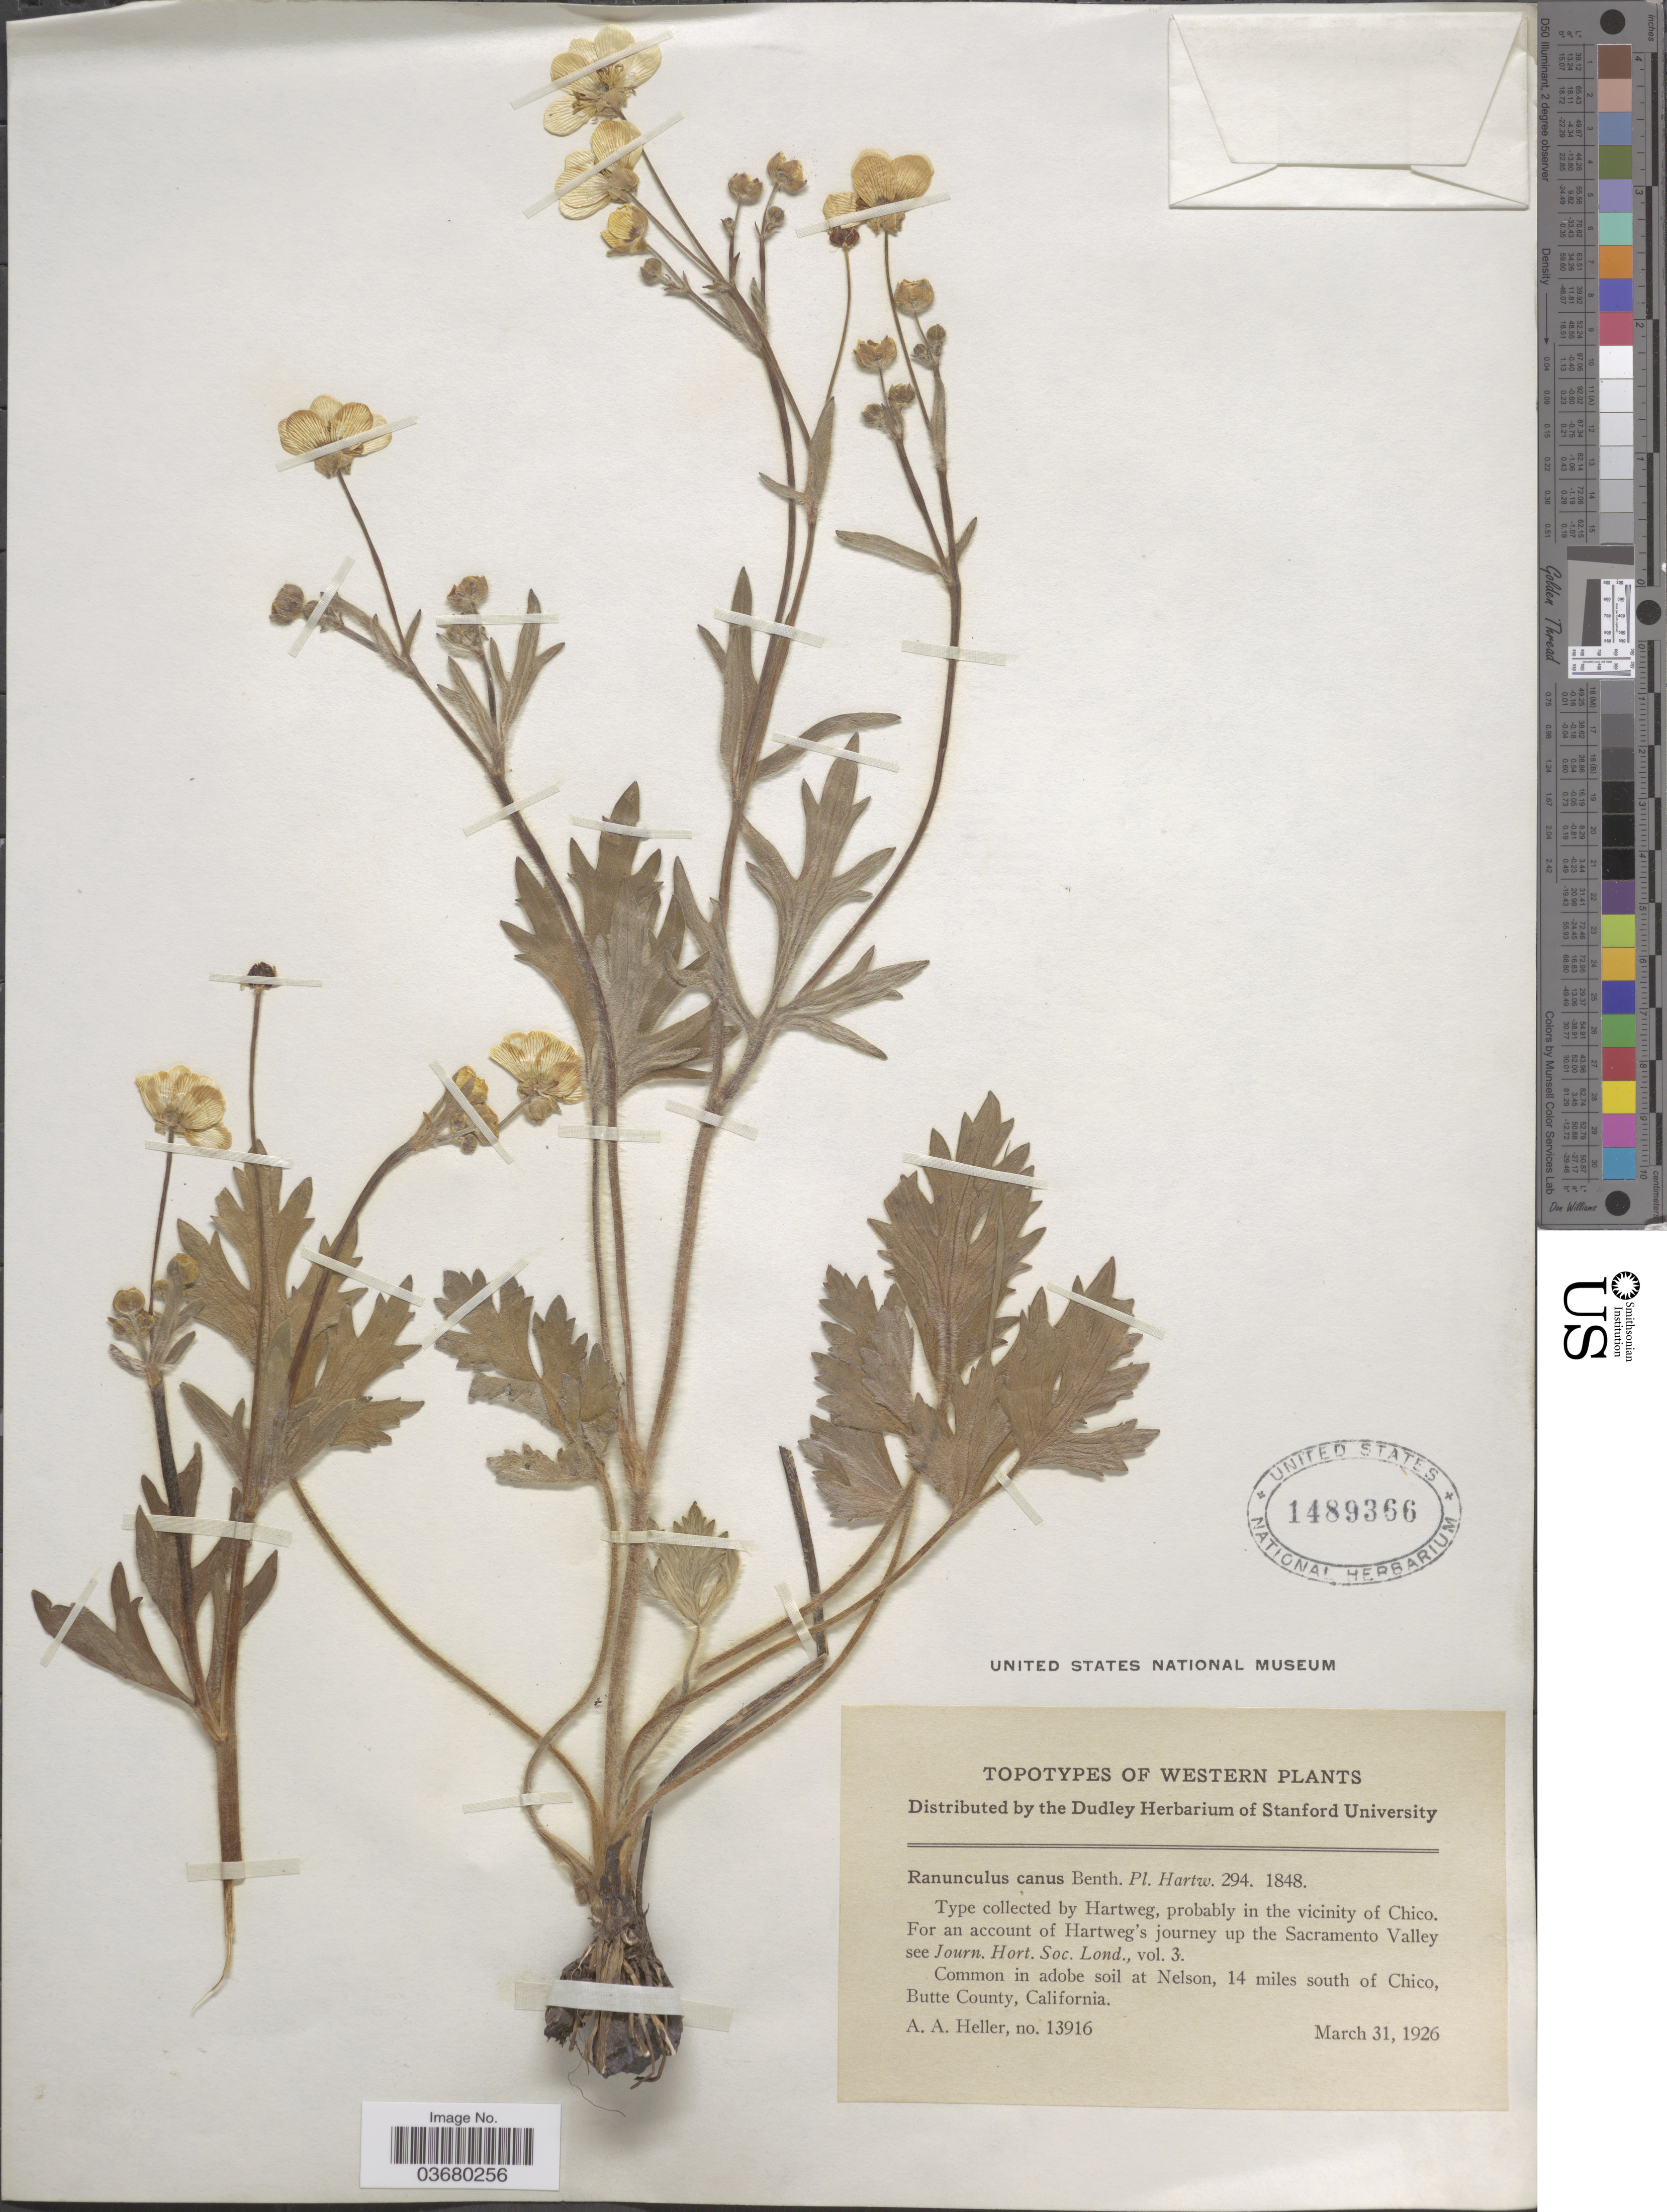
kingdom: Plantae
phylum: Tracheophyta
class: Magnoliopsida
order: Ranunculales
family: Ranunculaceae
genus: Ranunculus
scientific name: Ranunculus canus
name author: Benth.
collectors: A. A. Heller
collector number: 13916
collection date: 1926-03-31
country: United States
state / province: California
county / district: Butte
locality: Western. Hartweg, probably in the vicinity of Chico. Nelson, 14 miles south of Chico, Butte County.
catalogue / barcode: US 1489366